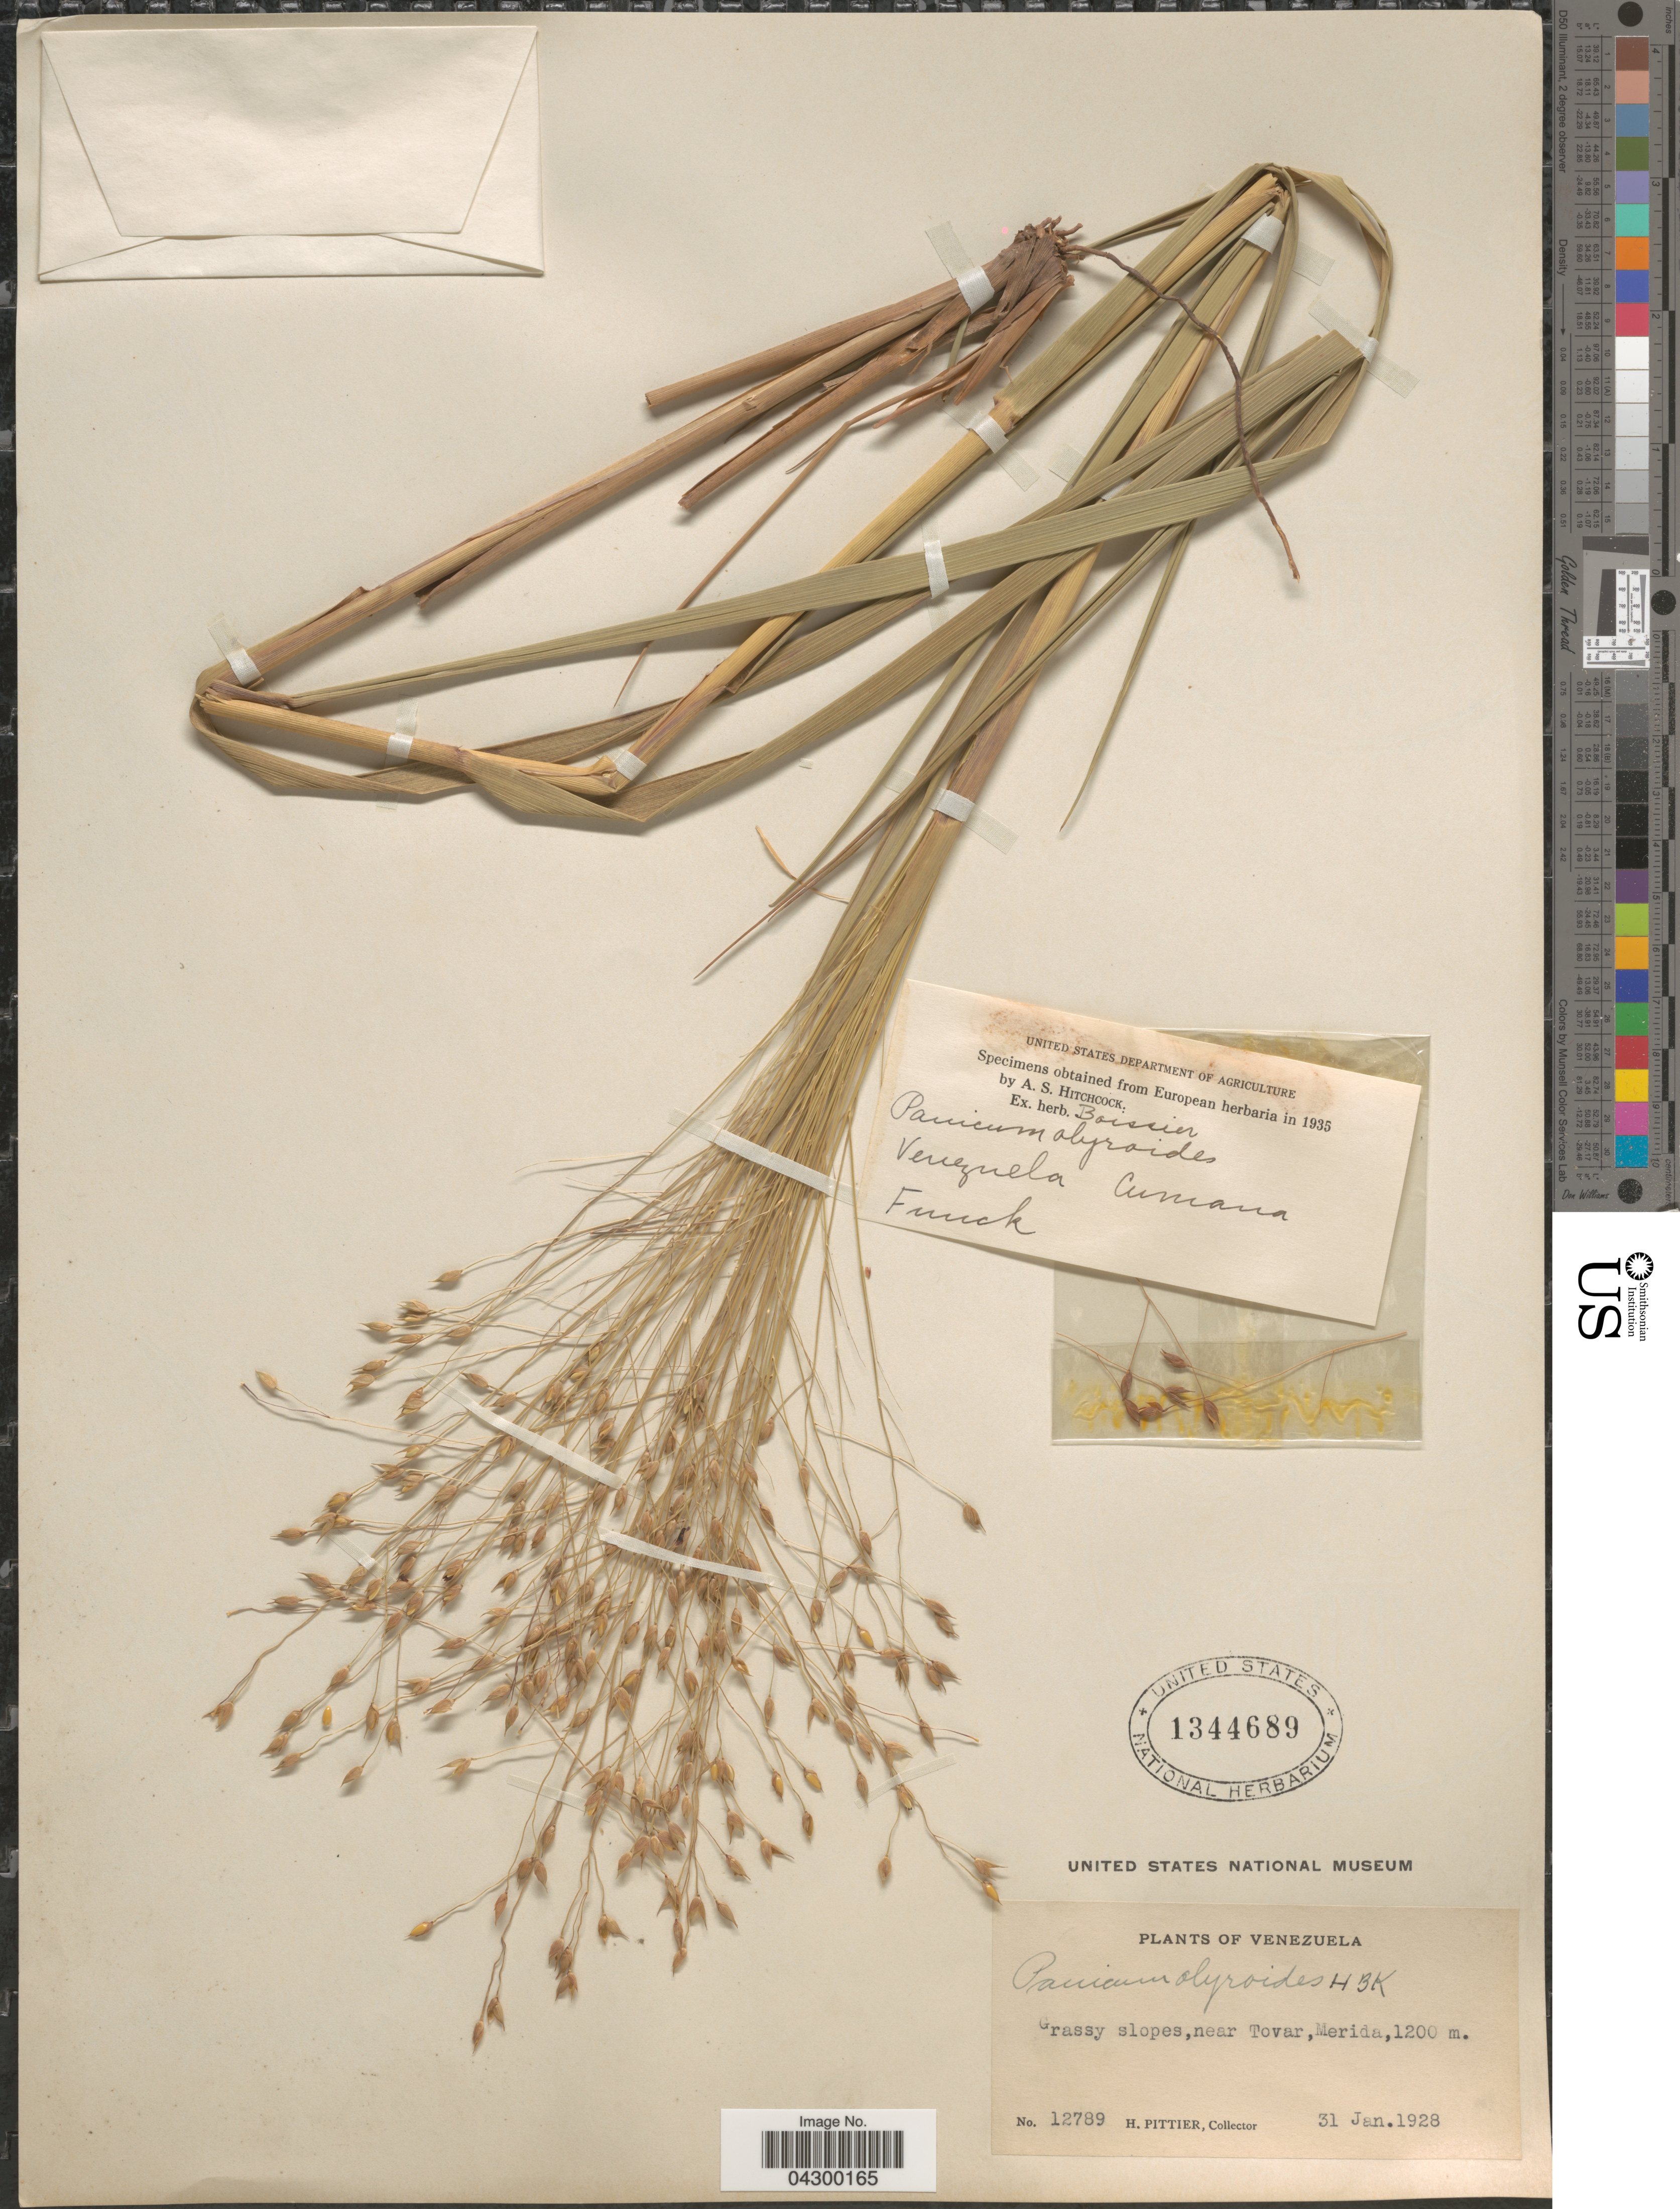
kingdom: Plantae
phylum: Tracheophyta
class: Liliopsida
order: Poales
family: Poaceae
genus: Panicum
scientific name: Panicum olyroides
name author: Kunth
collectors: H. F. Pittier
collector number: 12789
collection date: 1928-01-31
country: Venezuela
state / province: Merida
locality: Grassy slopes, near Tovar.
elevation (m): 1200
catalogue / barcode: US 1344689-2